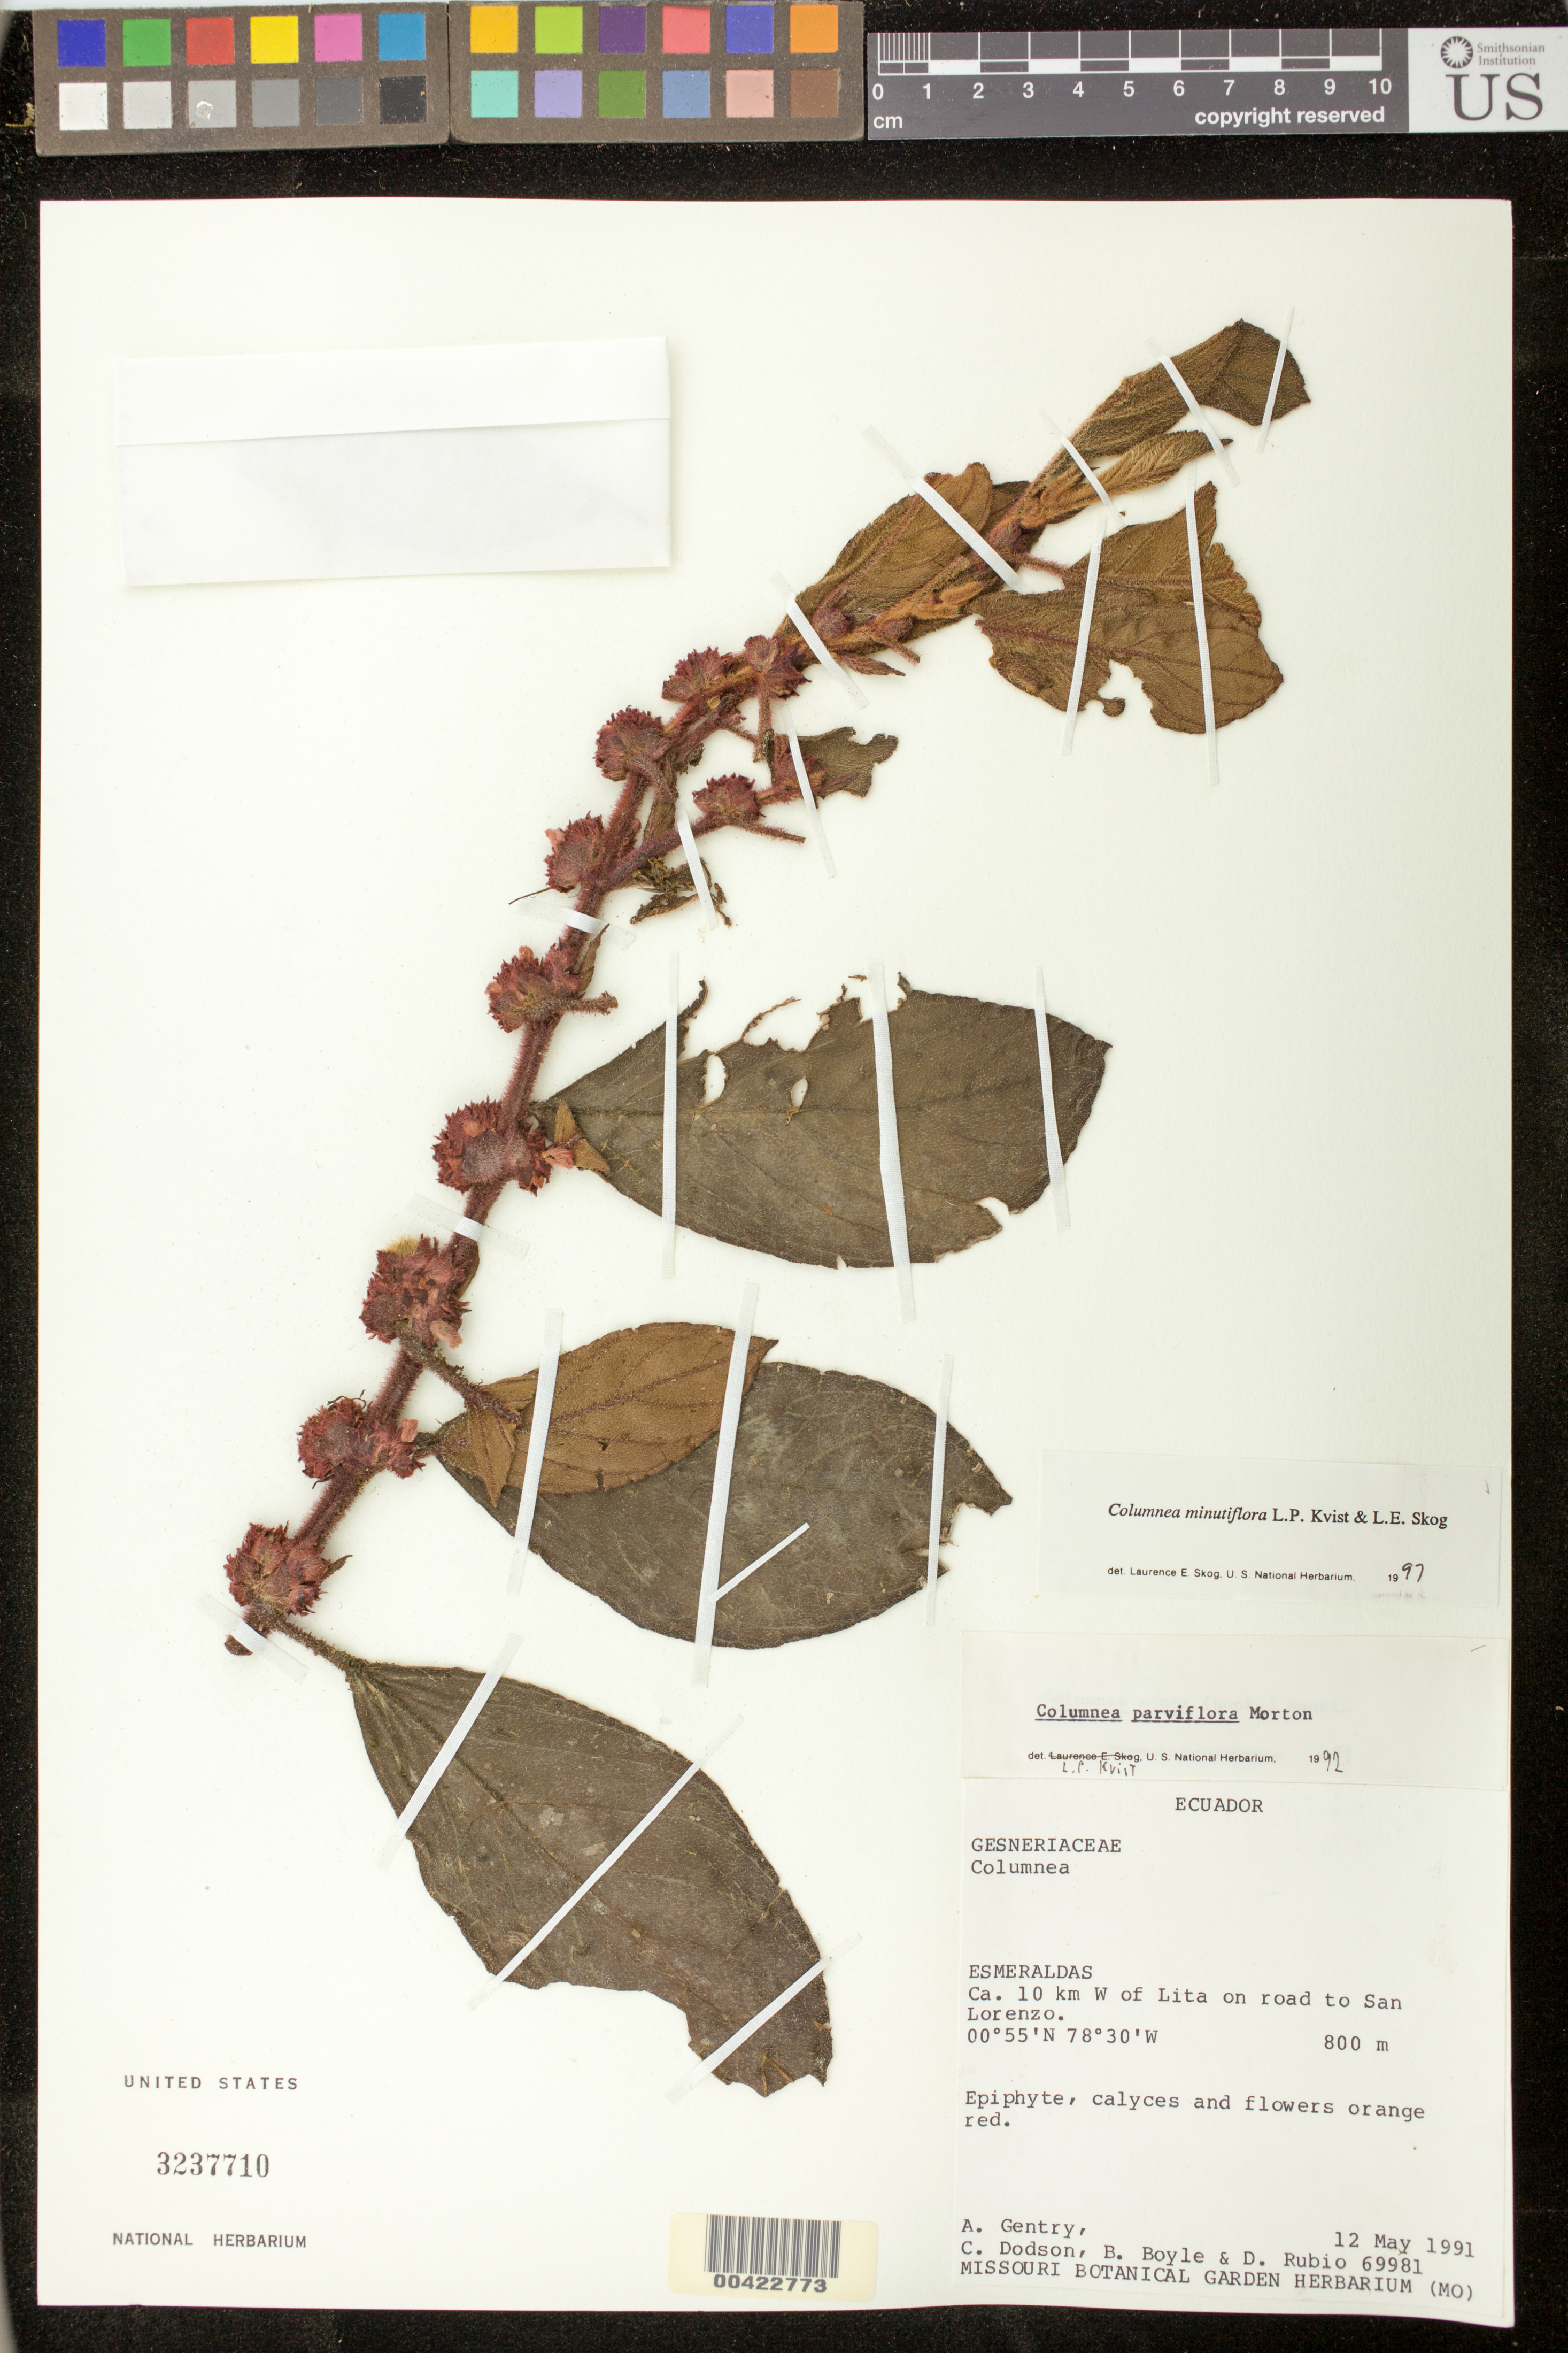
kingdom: Plantae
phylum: Tracheophyta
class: Magnoliopsida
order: Lamiales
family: Gesneriaceae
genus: Columnea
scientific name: Columnea flavohirsuta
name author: J.L. Clark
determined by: Clark, J. L.; Skog, Laurence E.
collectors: A. H. Gentry, C. Dodson, B. Boyle & D. Rubio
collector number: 69981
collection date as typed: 12 May 1990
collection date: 1990-05-12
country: Ecuador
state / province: Esmeraldas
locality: Ca. 10 km W of Lita on road to San Lorenzo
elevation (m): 800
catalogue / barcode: US 3237710